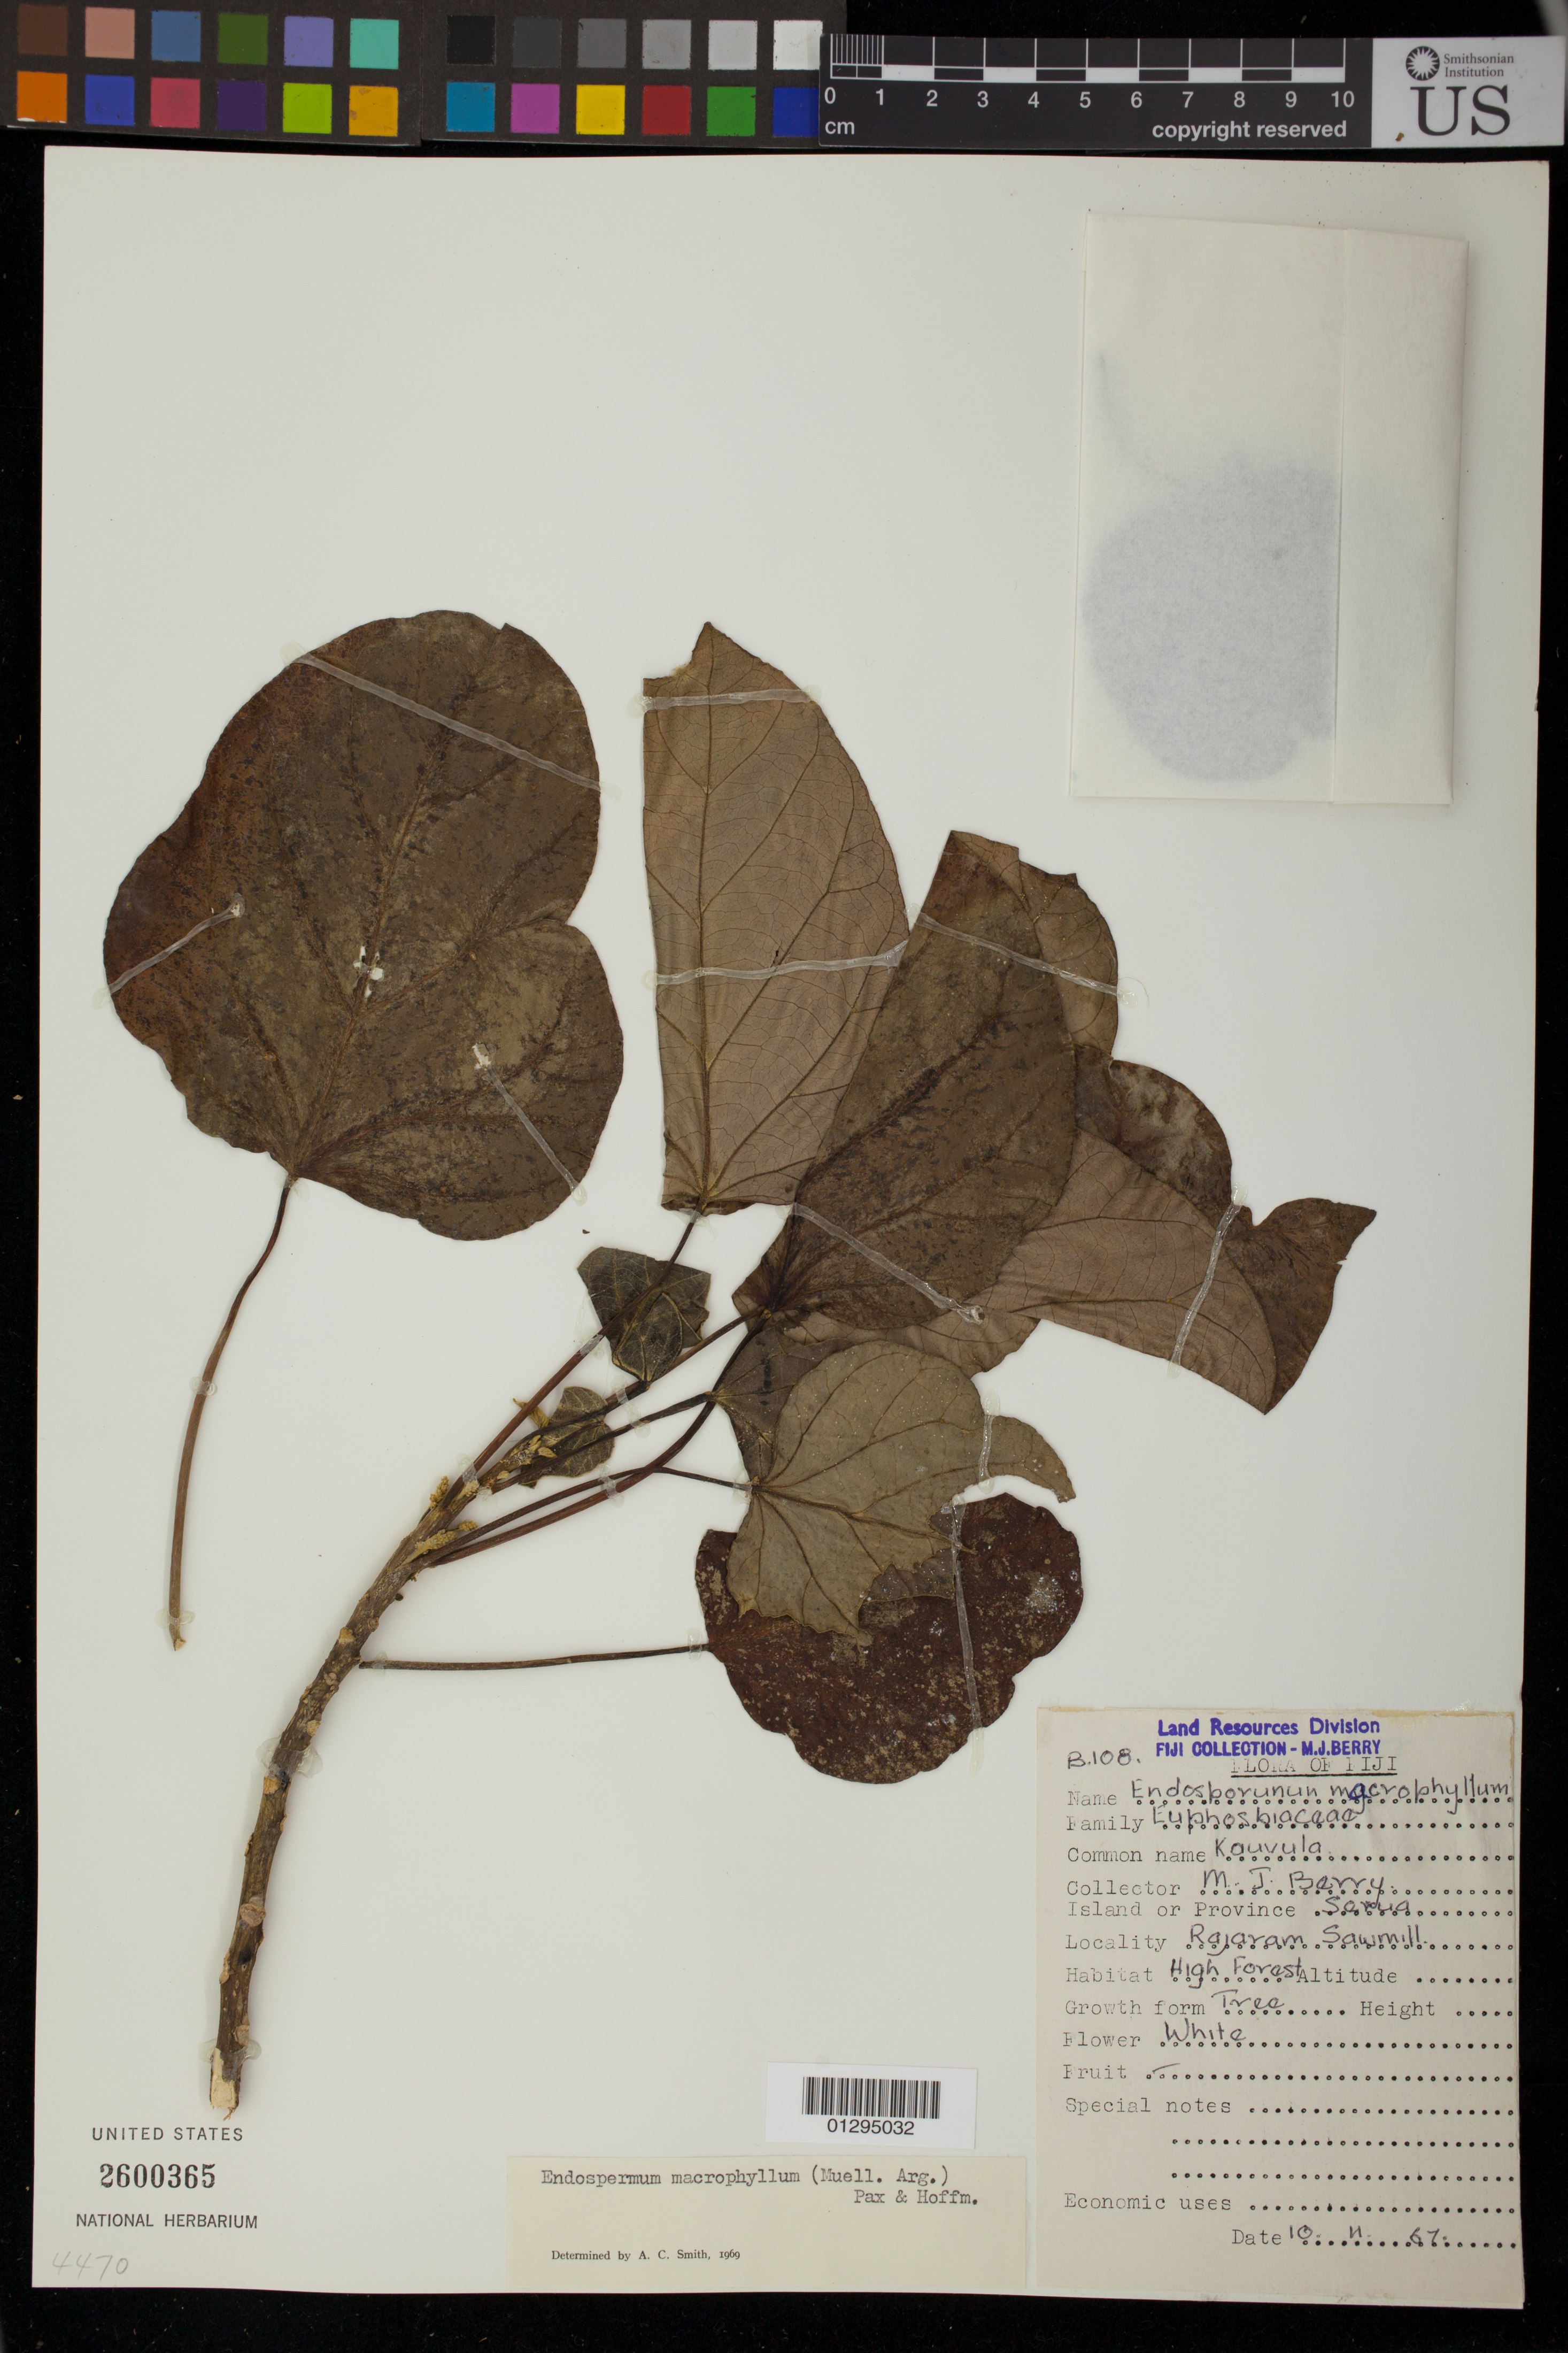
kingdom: Plantae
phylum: Tracheophyta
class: Magnoliopsida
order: Malpighiales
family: Euphorbiaceae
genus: Endospermum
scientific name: Endospermum macrophyllum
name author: (Müll. Arg.) Pax & Hoffm.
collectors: M. Barry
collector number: B.108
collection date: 1967-11-10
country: Fiji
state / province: Central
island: Serua Reef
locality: Rajaram Sawmill, Serua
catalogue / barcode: US 2600365